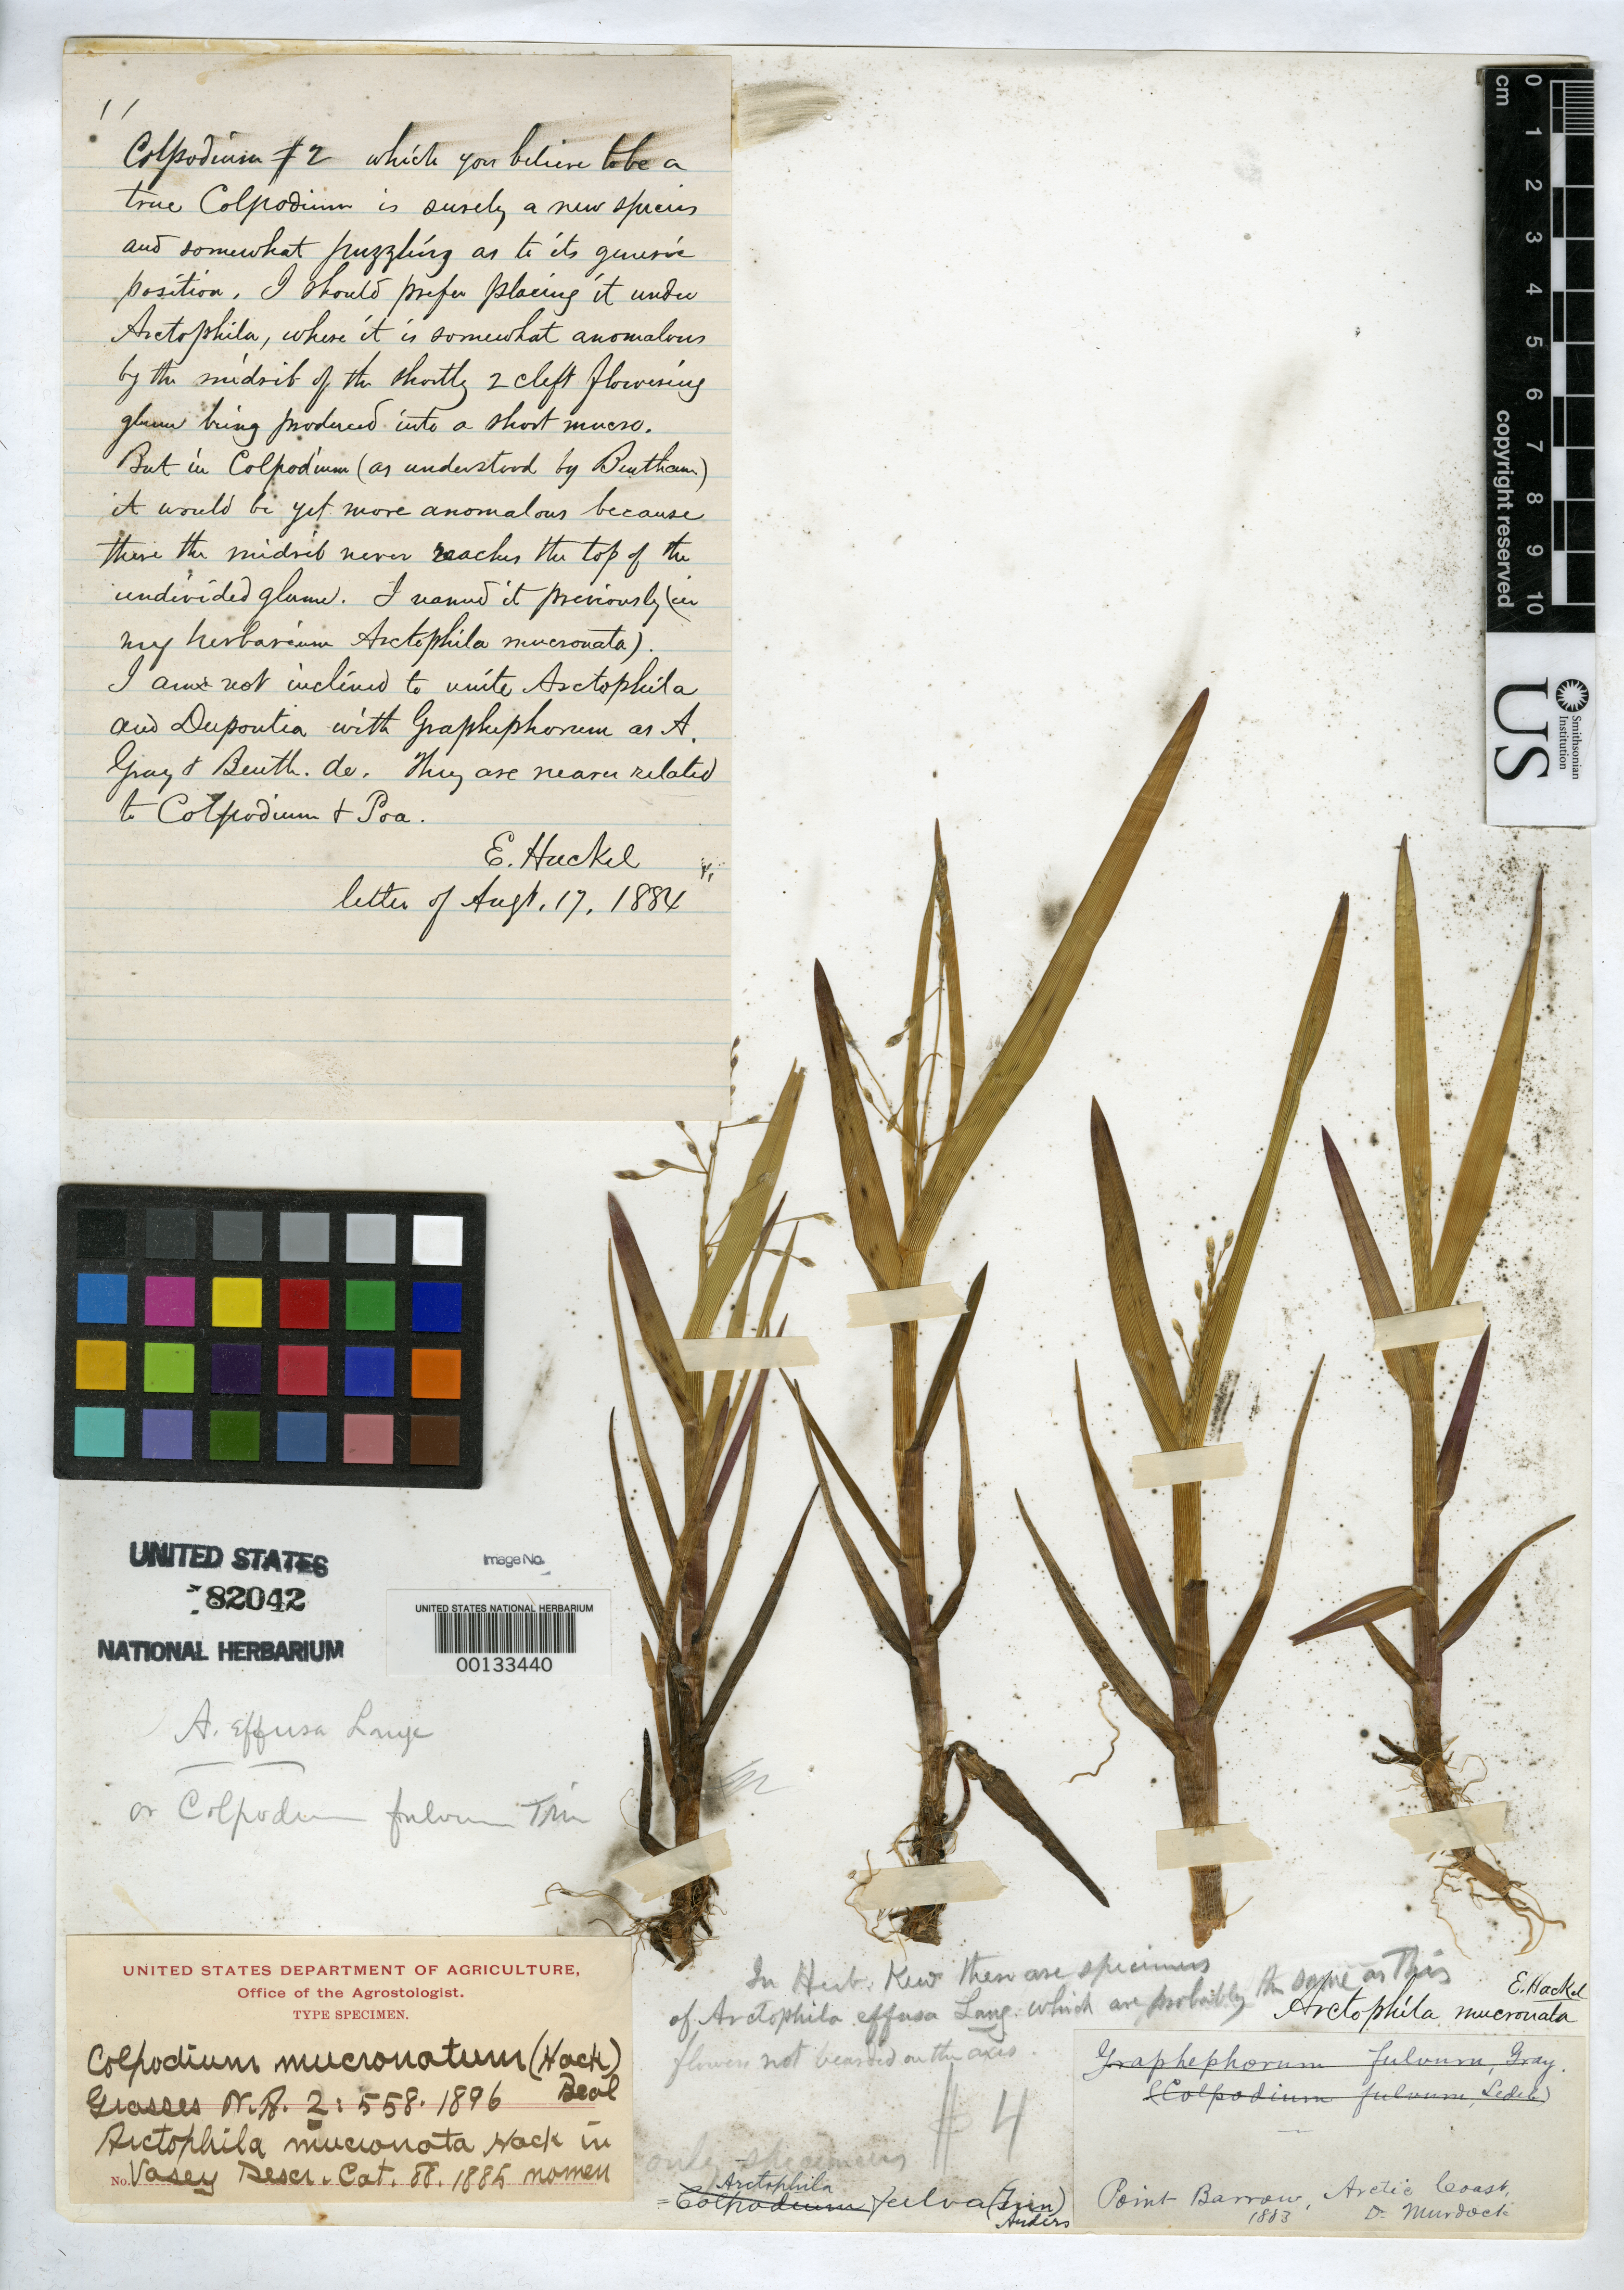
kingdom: Plantae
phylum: Tracheophyta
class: Liliopsida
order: Poales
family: Poaceae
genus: Colpodium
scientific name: Colpodium mucronatum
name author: W.J. Beal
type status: Holotype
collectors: -. Murdock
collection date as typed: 1883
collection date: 1883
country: United States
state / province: Alaska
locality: Point Barrow, Arctic Coast.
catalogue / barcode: US 82042